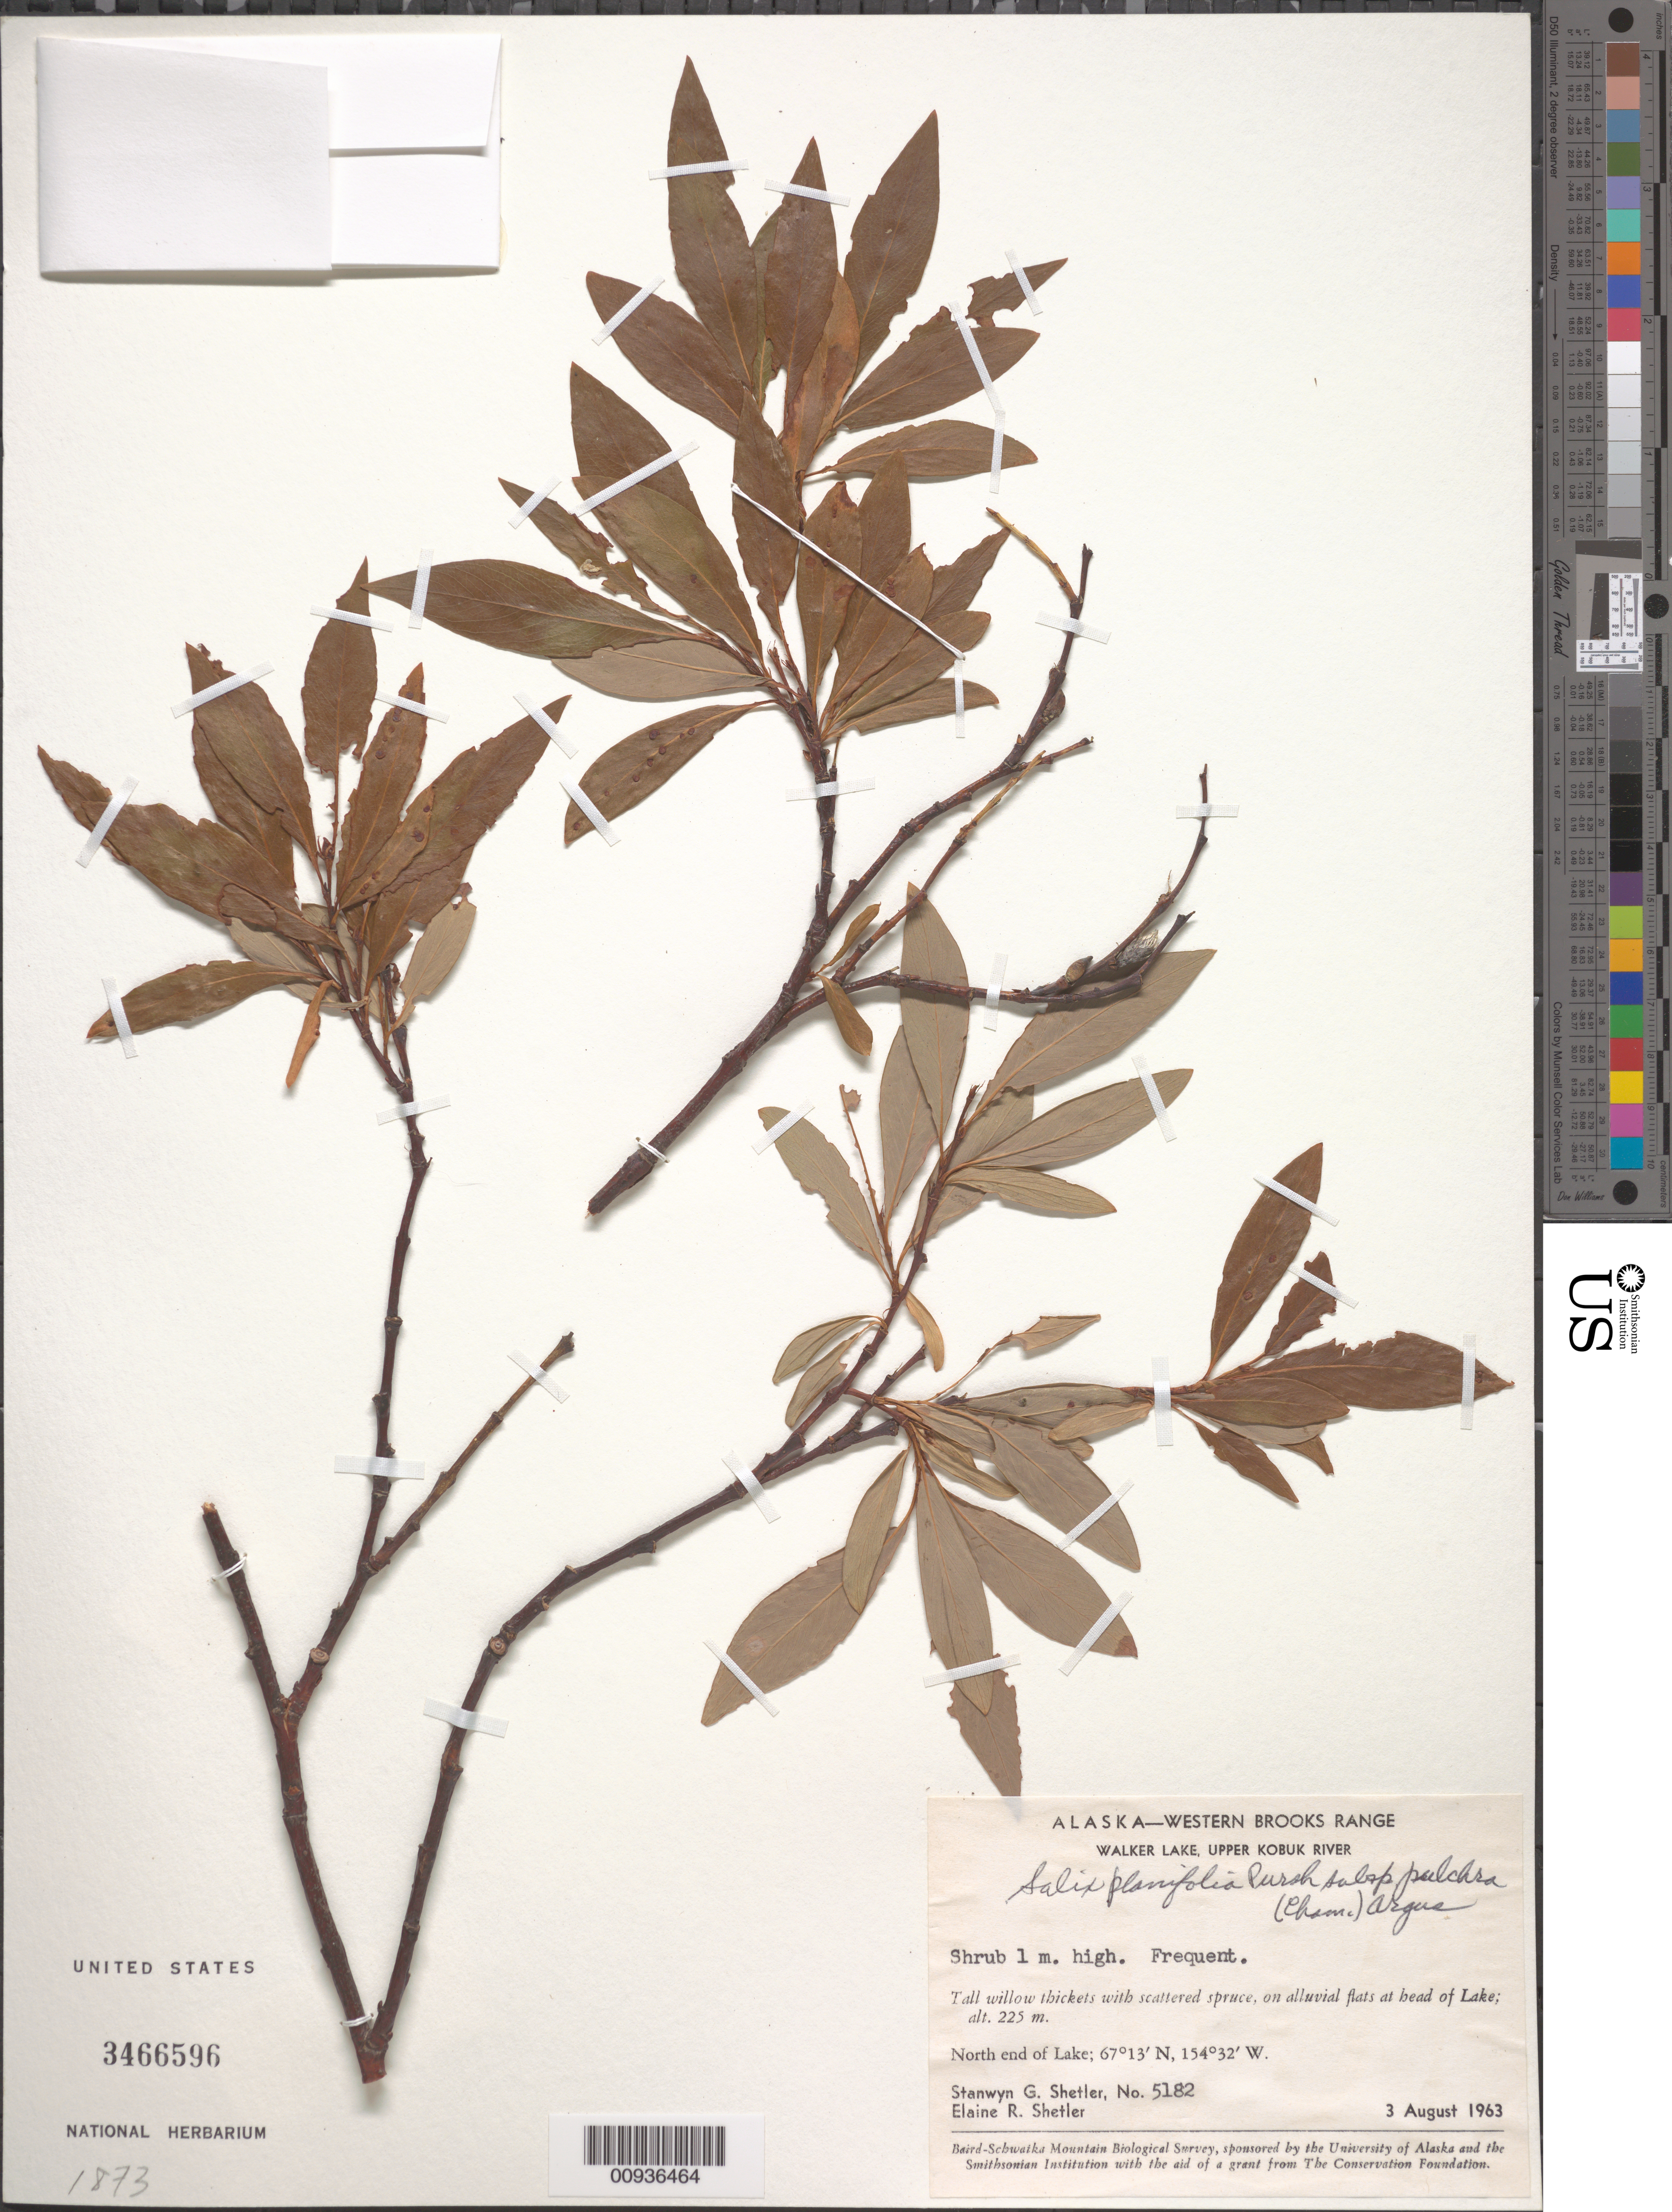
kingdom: Plantae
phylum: Tracheophyta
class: Magnoliopsida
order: Malpighiales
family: Salicaceae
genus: Salix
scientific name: Salix planifolia subsp. pulchra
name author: (Cham.) Argus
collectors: S. Shetler & E. R. Shetler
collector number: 5182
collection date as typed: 03 Aug 1963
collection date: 1963-08-03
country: United States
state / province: Alaska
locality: North end of Walker Lake. Western Brooks Range, Upper Kobuk River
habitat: Tall willow thickets with scattered spruce, on alluvial flats at head of Lake.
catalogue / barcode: US 3466596